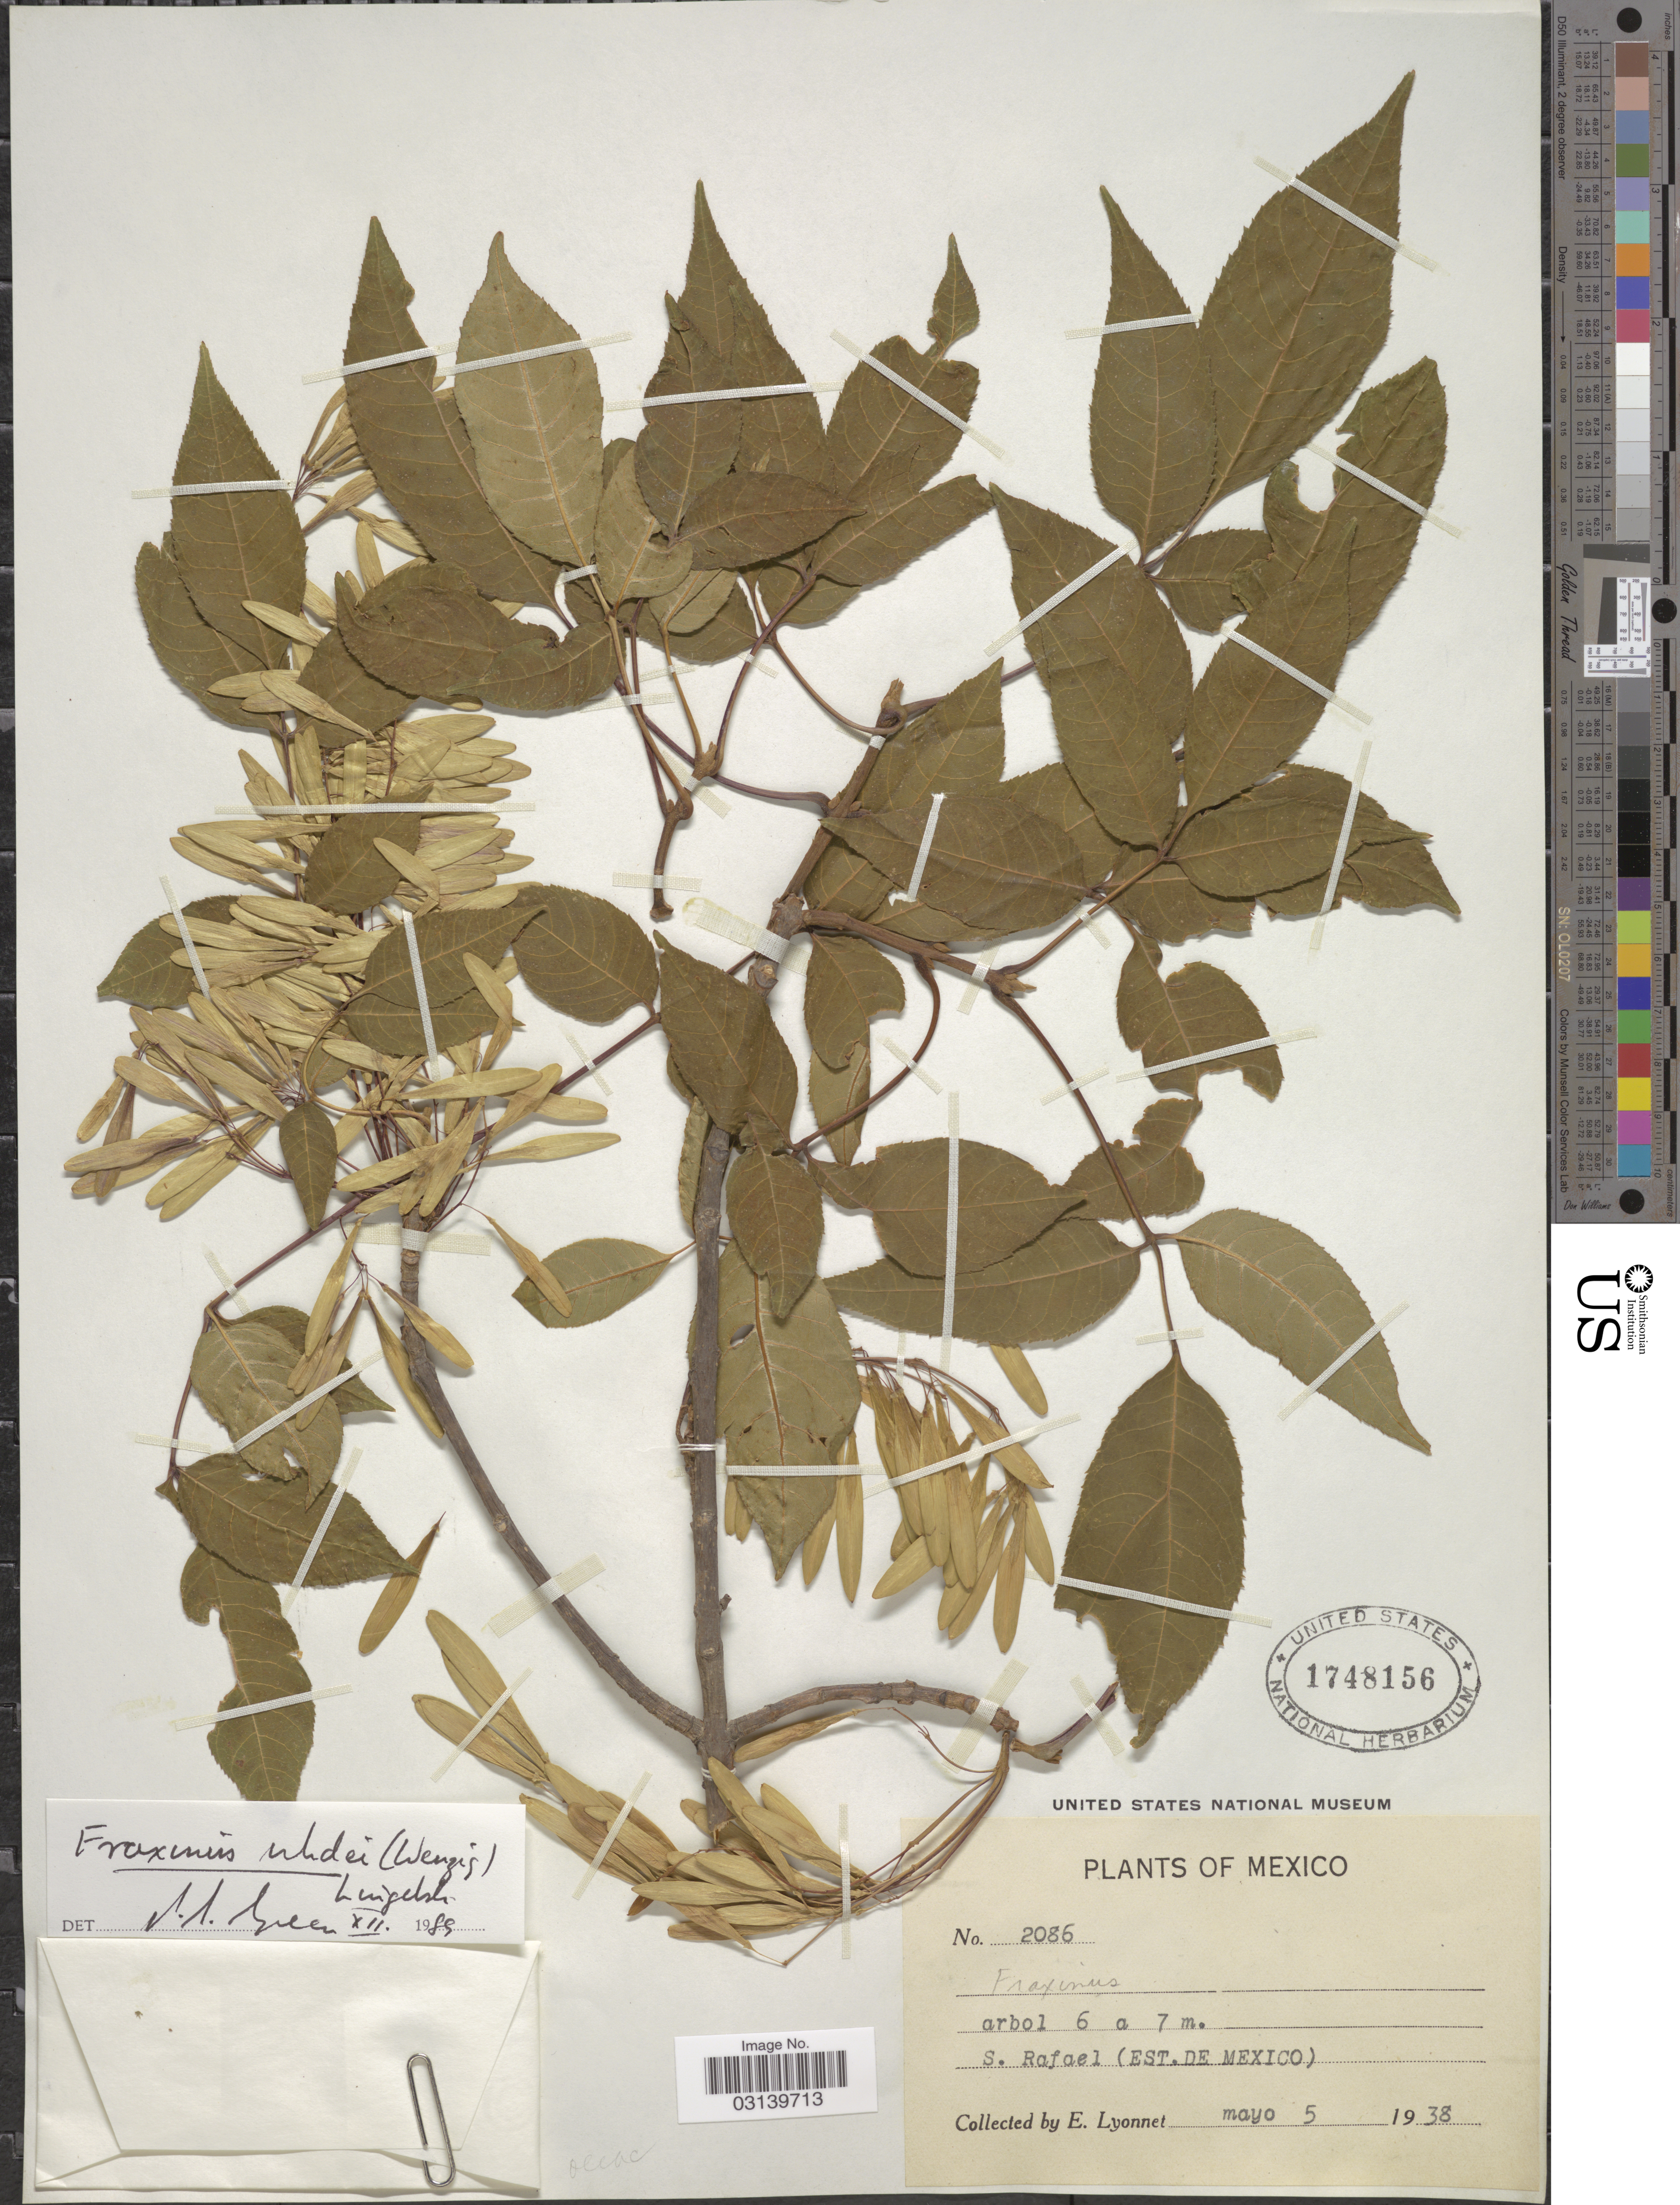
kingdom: Plantae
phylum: Tracheophyta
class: Magnoliopsida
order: Lamiales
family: Oleaceae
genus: Fraxinus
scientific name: Fraxinus uhdei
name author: (Wenz.) Lingelsh.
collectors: E. Lyonnet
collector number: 2086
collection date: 1938-05-05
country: Mexico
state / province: México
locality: S. Rafael.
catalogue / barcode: US 1748156